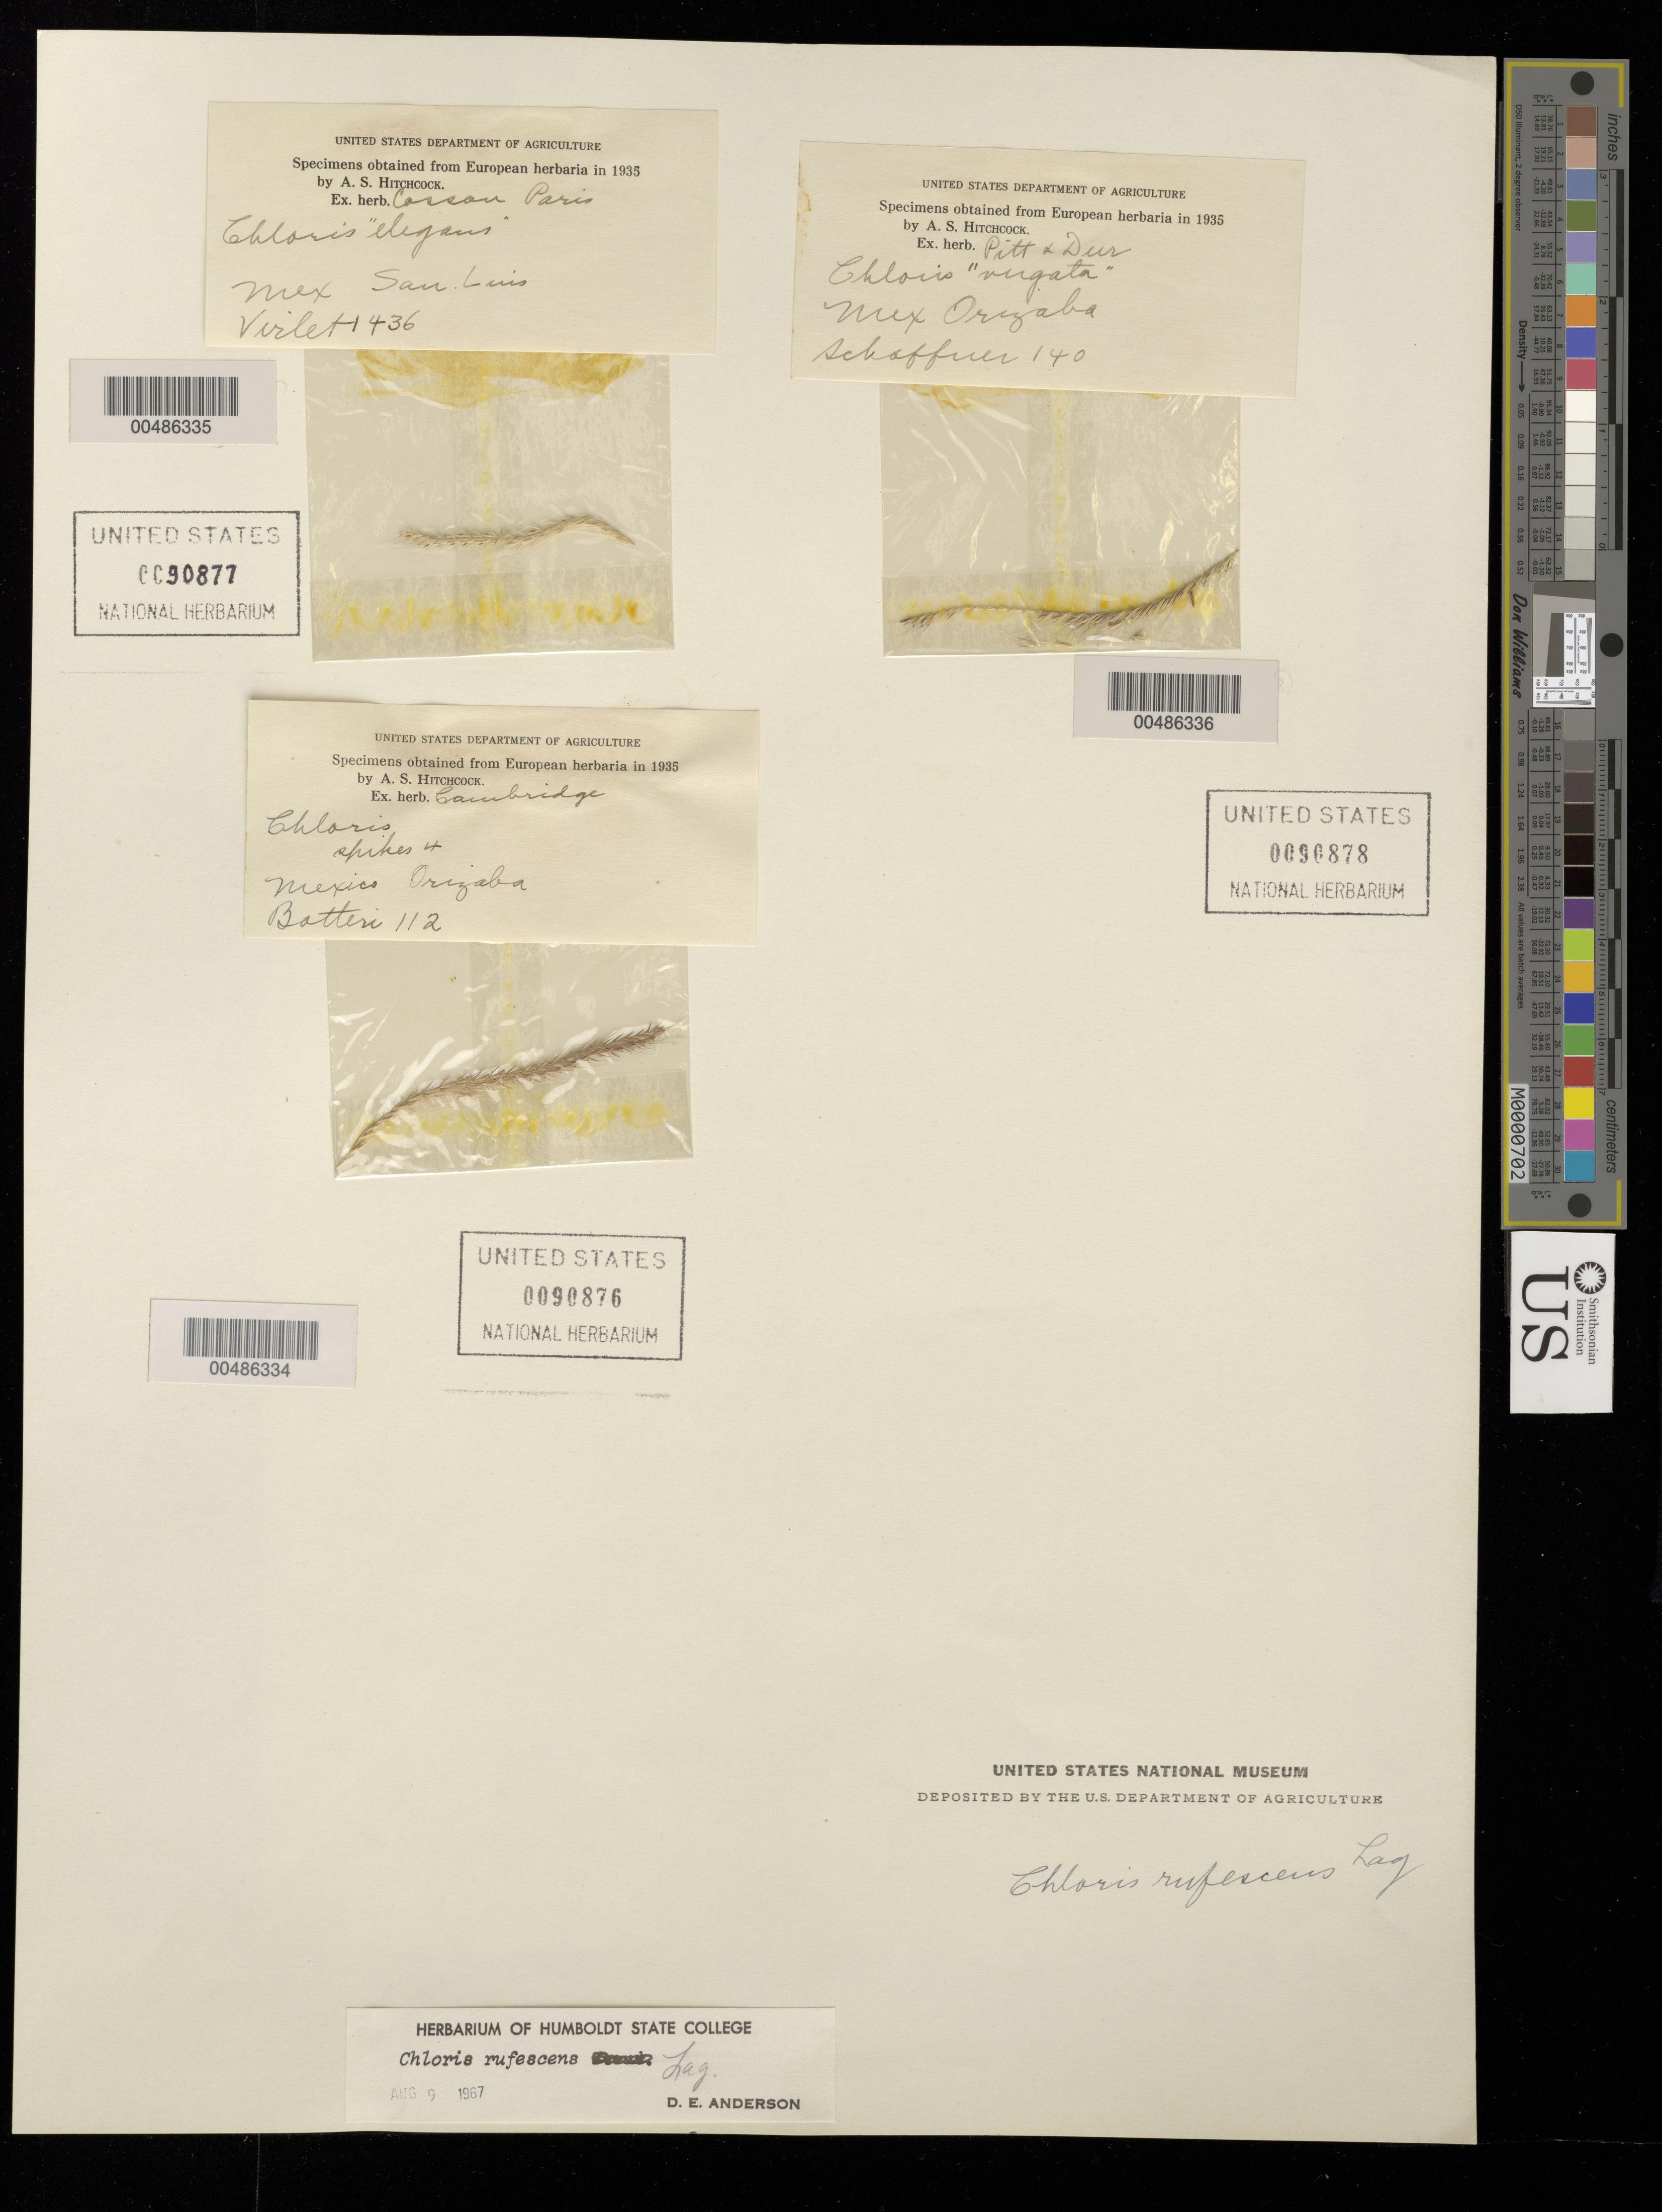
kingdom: Plantae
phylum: Tracheophyta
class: Liliopsida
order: Poales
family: Poaceae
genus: Chloris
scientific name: Chloris rufescens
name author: Lag.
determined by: Anderson, D. E.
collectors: -. Botteri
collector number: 112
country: Mexico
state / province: Veracruz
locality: Orizaba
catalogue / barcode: US 90876